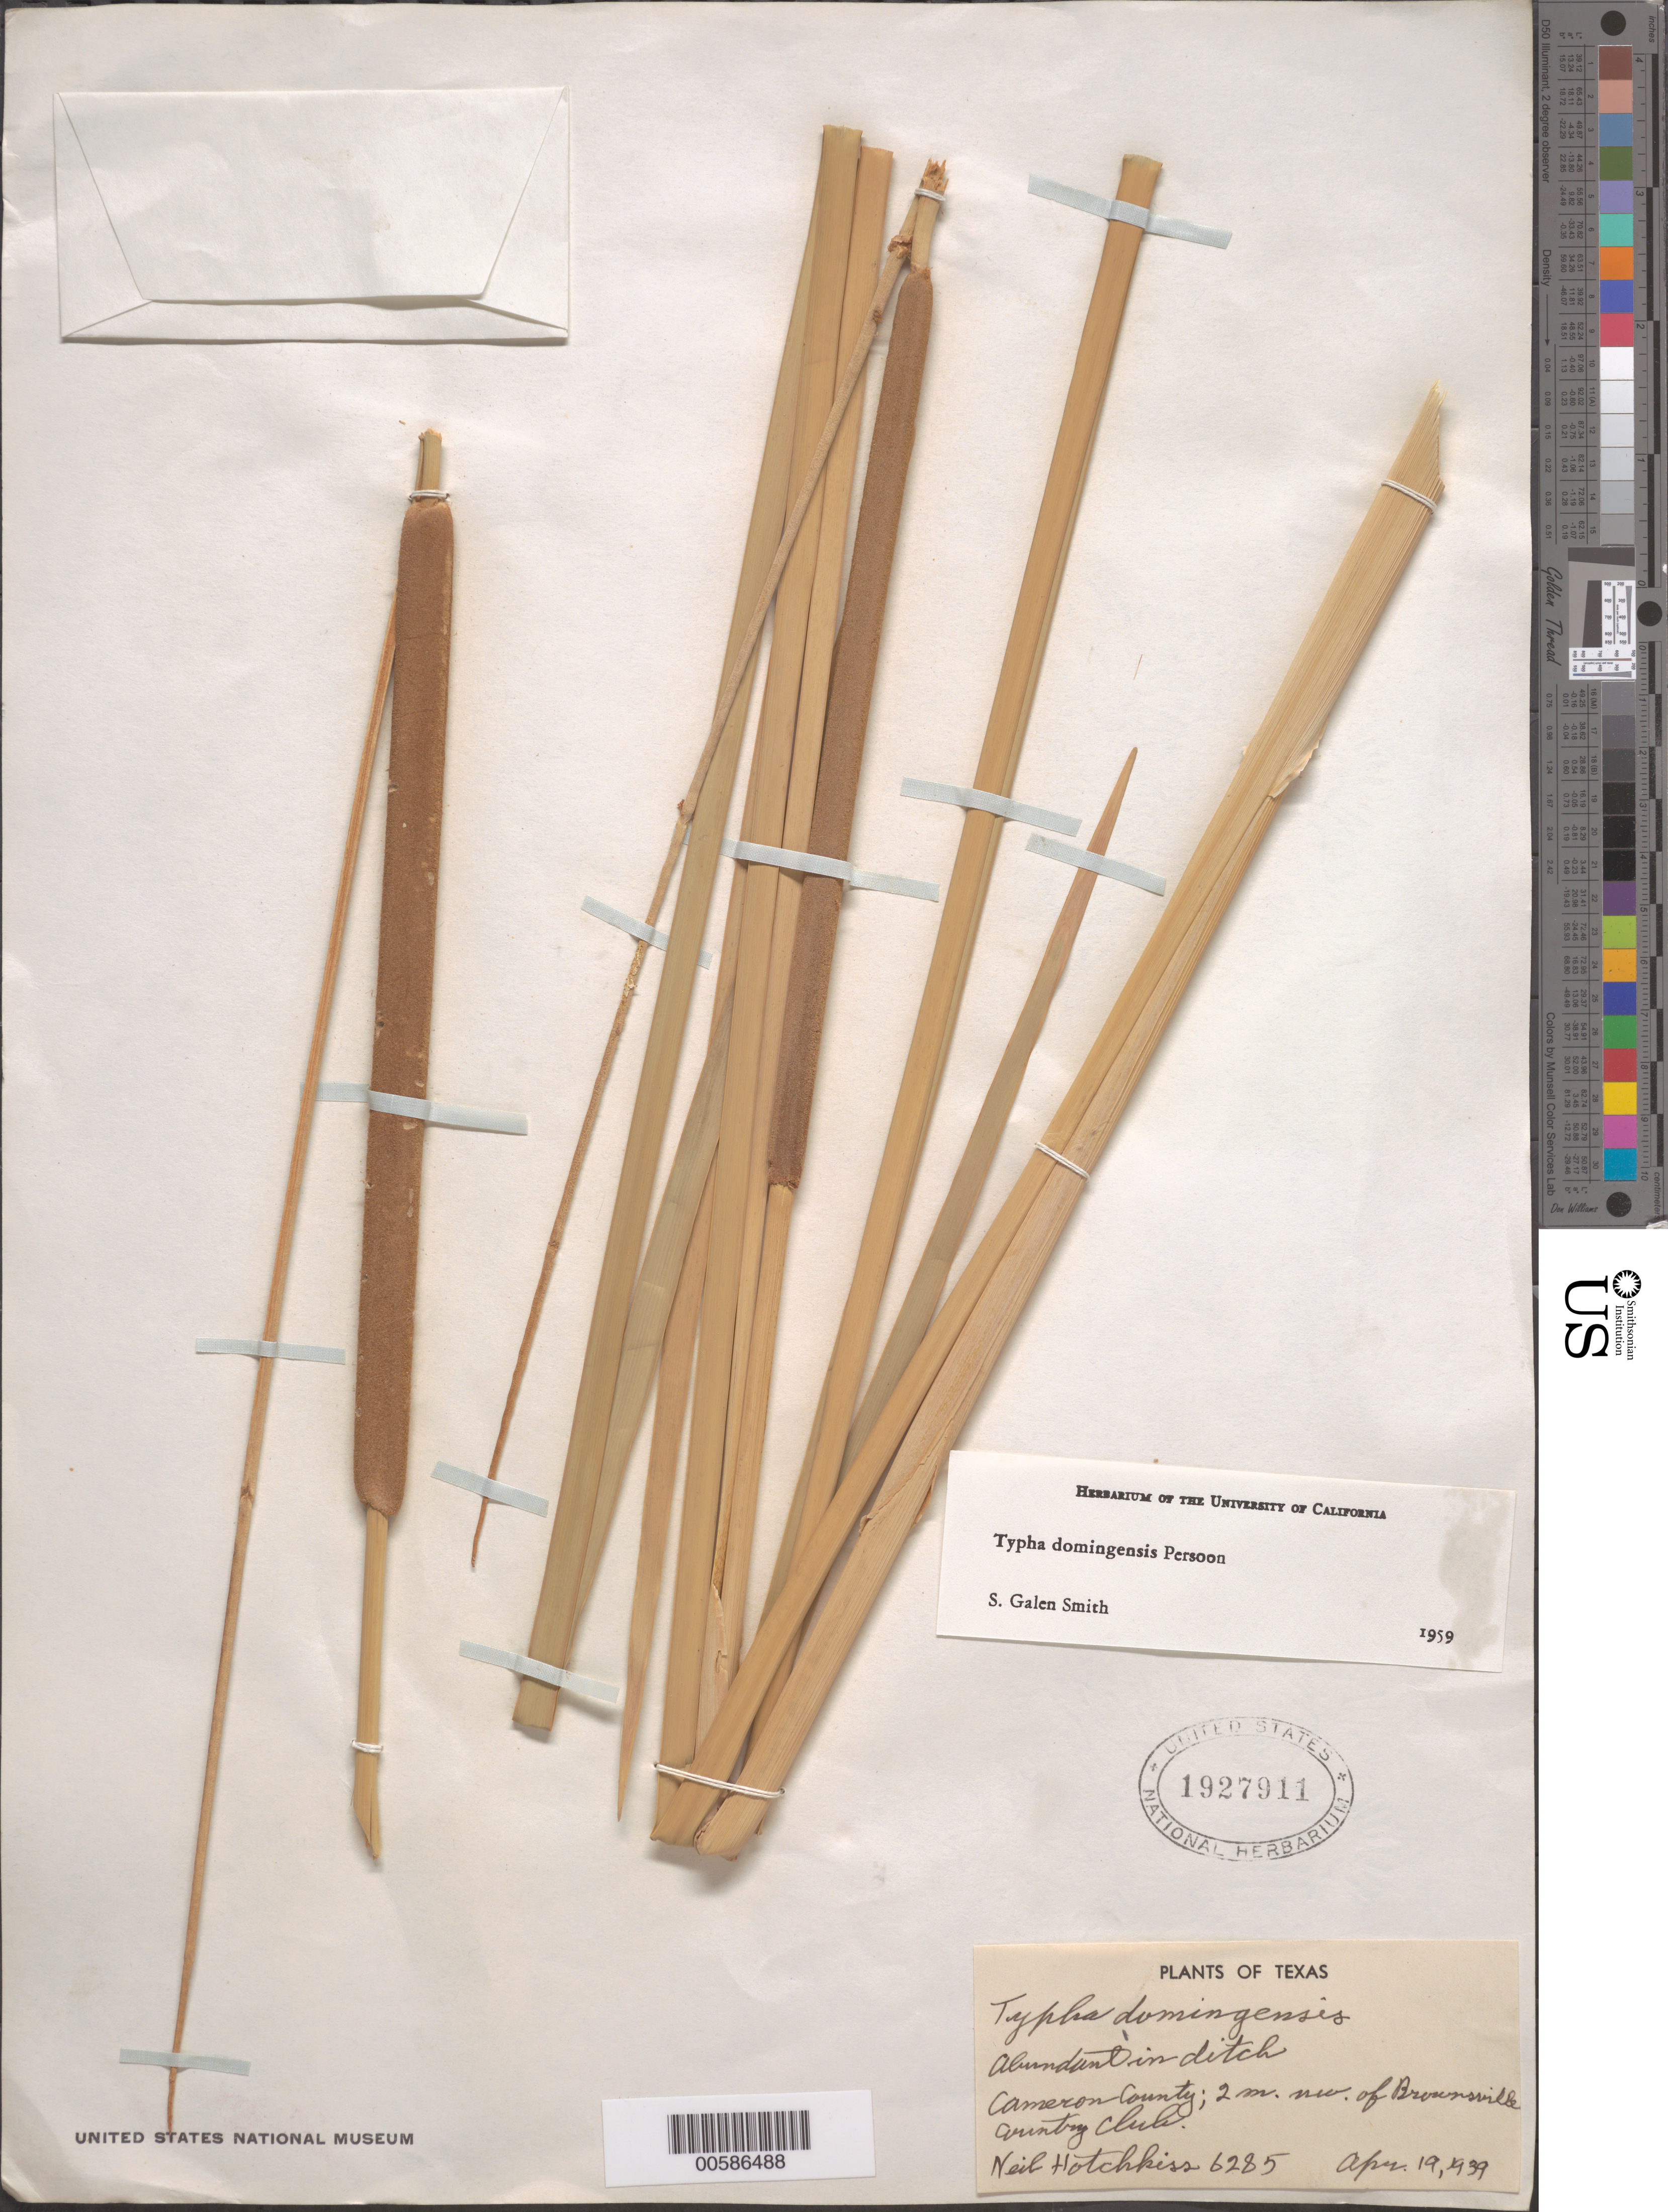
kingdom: Plantae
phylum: Tracheophyta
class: Liliopsida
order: Poales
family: Typhaceae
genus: Typha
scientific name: Typha domingensis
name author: Pers.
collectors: N. Hotchkiss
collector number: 6285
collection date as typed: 19 Apr 1939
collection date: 1939-04-19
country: United States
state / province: Texas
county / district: Cameron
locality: NW of Brownsville Country Club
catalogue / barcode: US 1927911